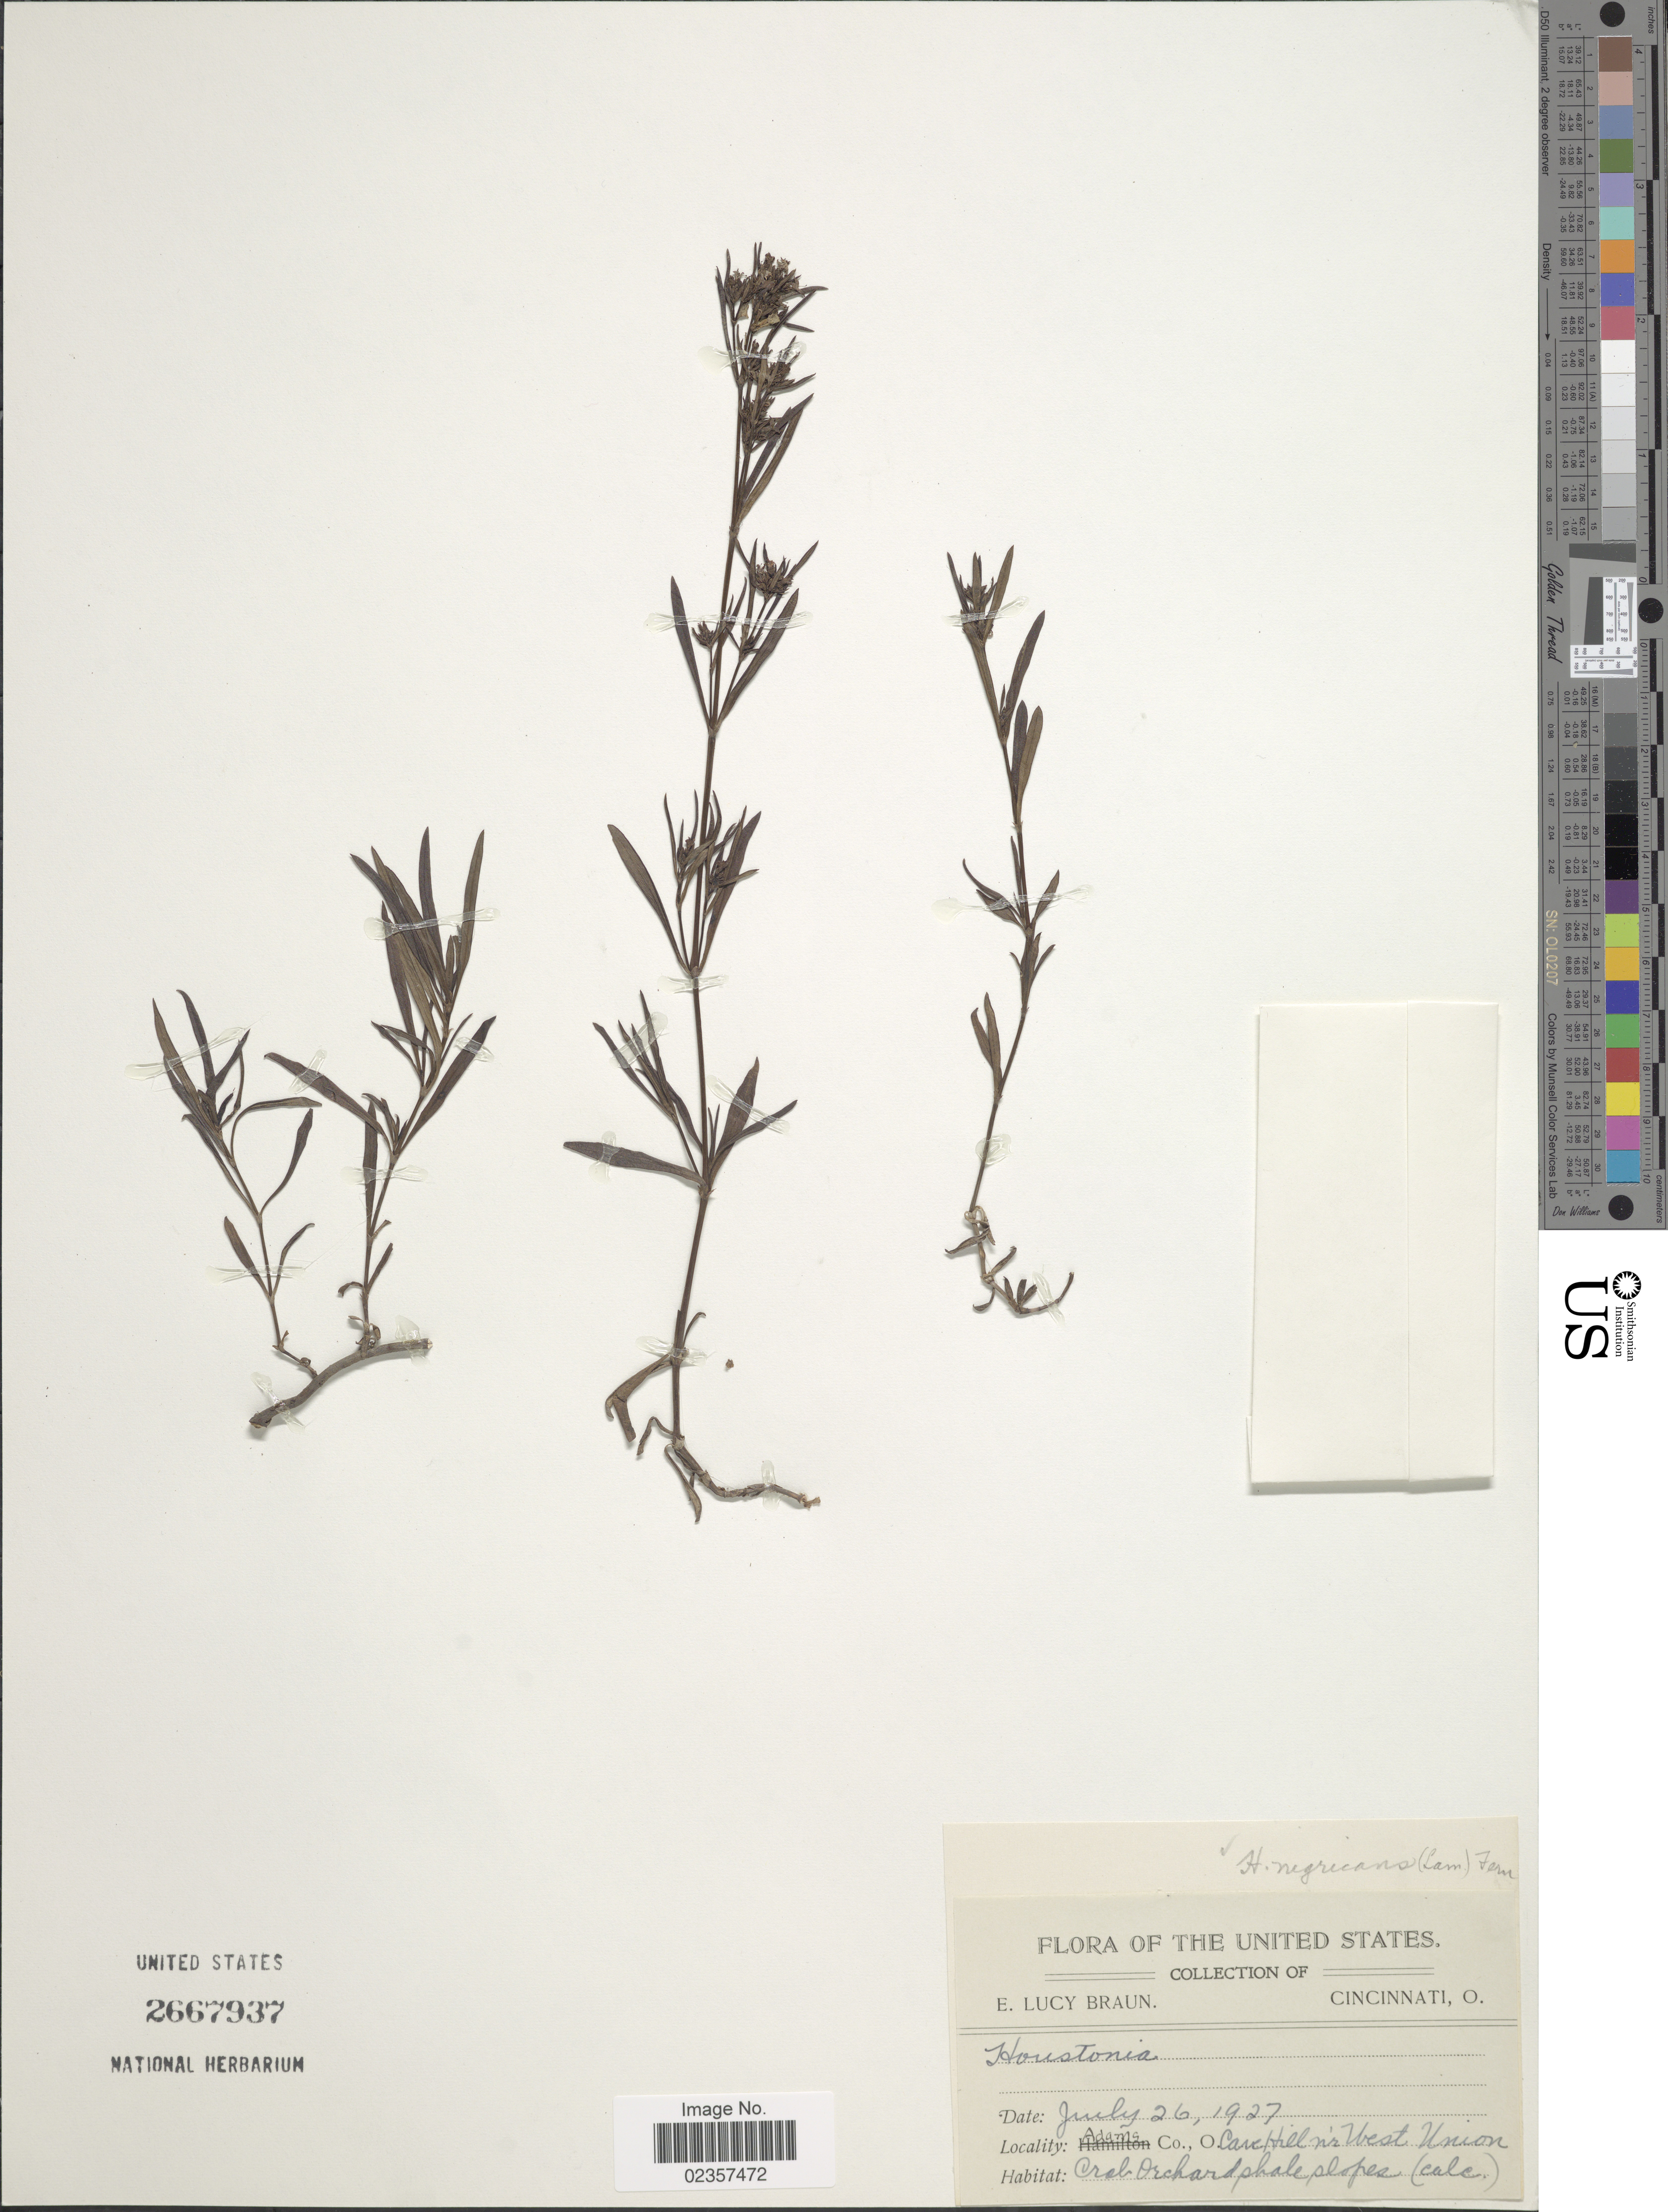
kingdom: Plantae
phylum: Tracheophyta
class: Magnoliopsida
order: Gentianales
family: Rubiaceae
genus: Houstonia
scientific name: Houstonia nigricans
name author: (Lam.) Fernald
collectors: E. L. Braun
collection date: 1927-07-26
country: United States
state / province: Ohio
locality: Adams Co., Cave Hill nr West Union. Crab Orchard phale slopes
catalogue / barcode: US 2667937